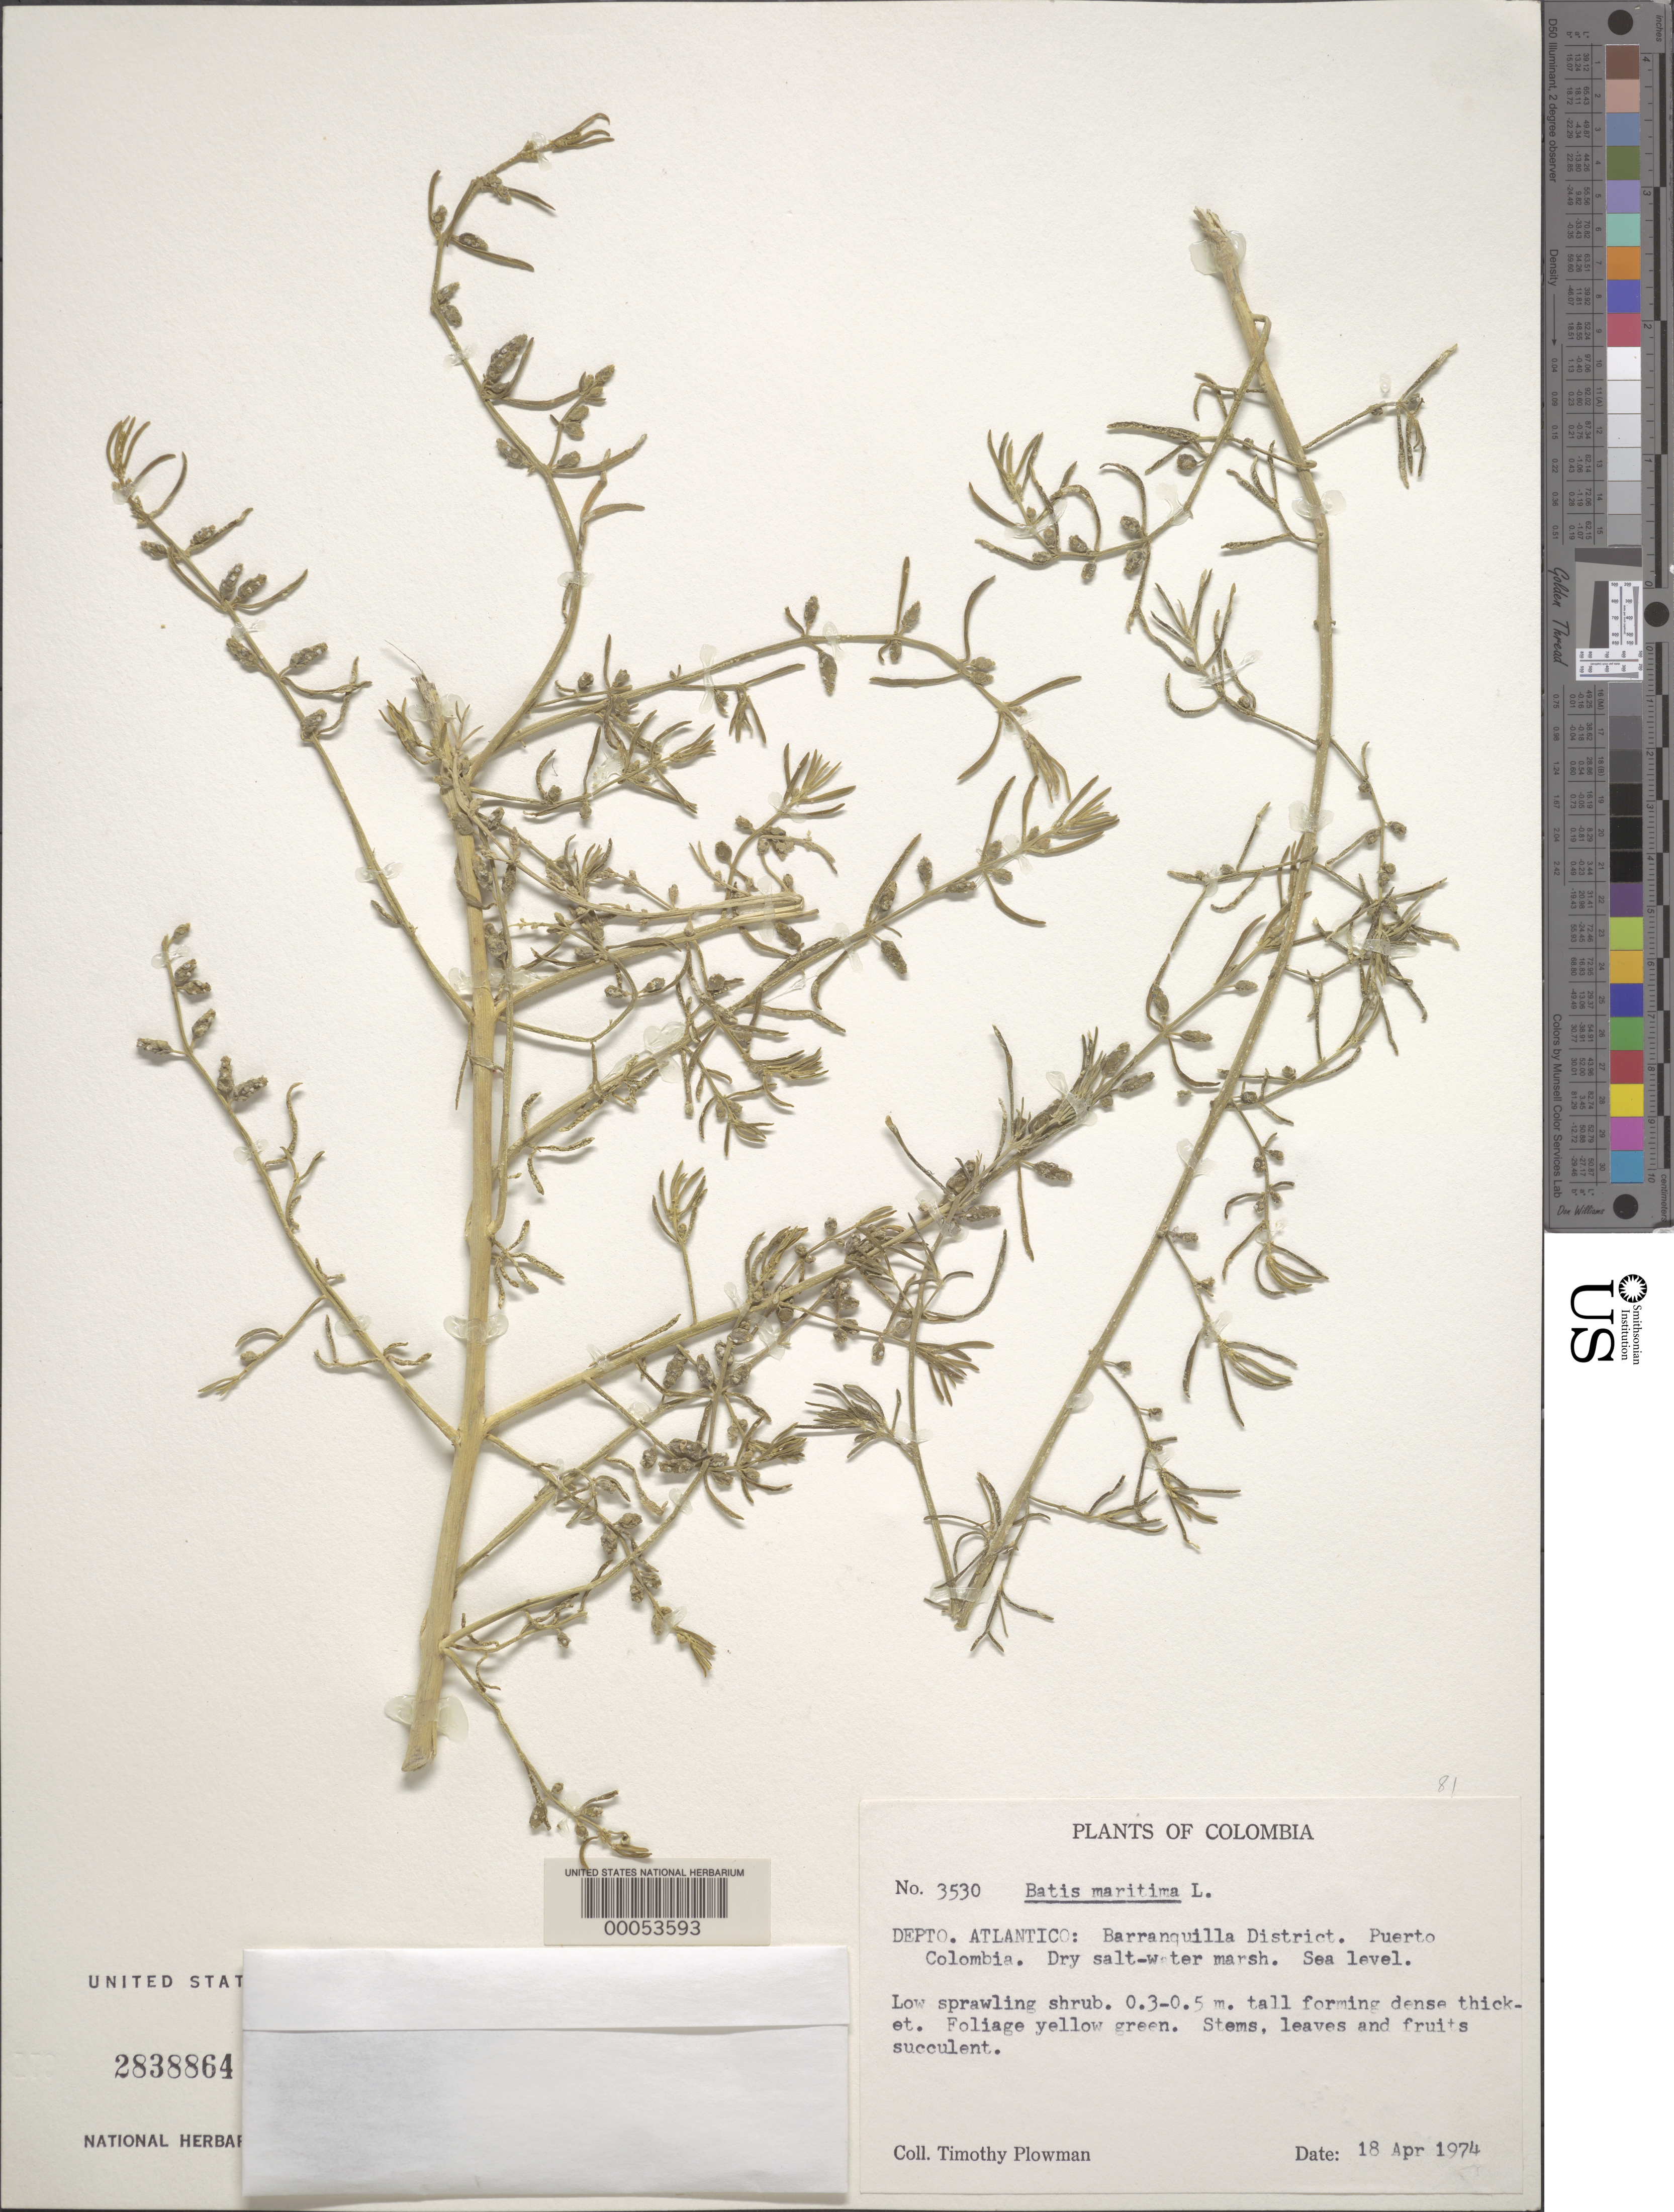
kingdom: Plantae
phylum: Tracheophyta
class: Magnoliopsida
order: Brassicales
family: Bataceae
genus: Batis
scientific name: Batis maritima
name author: L.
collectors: T. Plowman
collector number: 3530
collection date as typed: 18 Apr 1974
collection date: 1974-04-18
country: Colombia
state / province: Atlántico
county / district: Barranquilla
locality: Puerto Colombia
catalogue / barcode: US 2838864